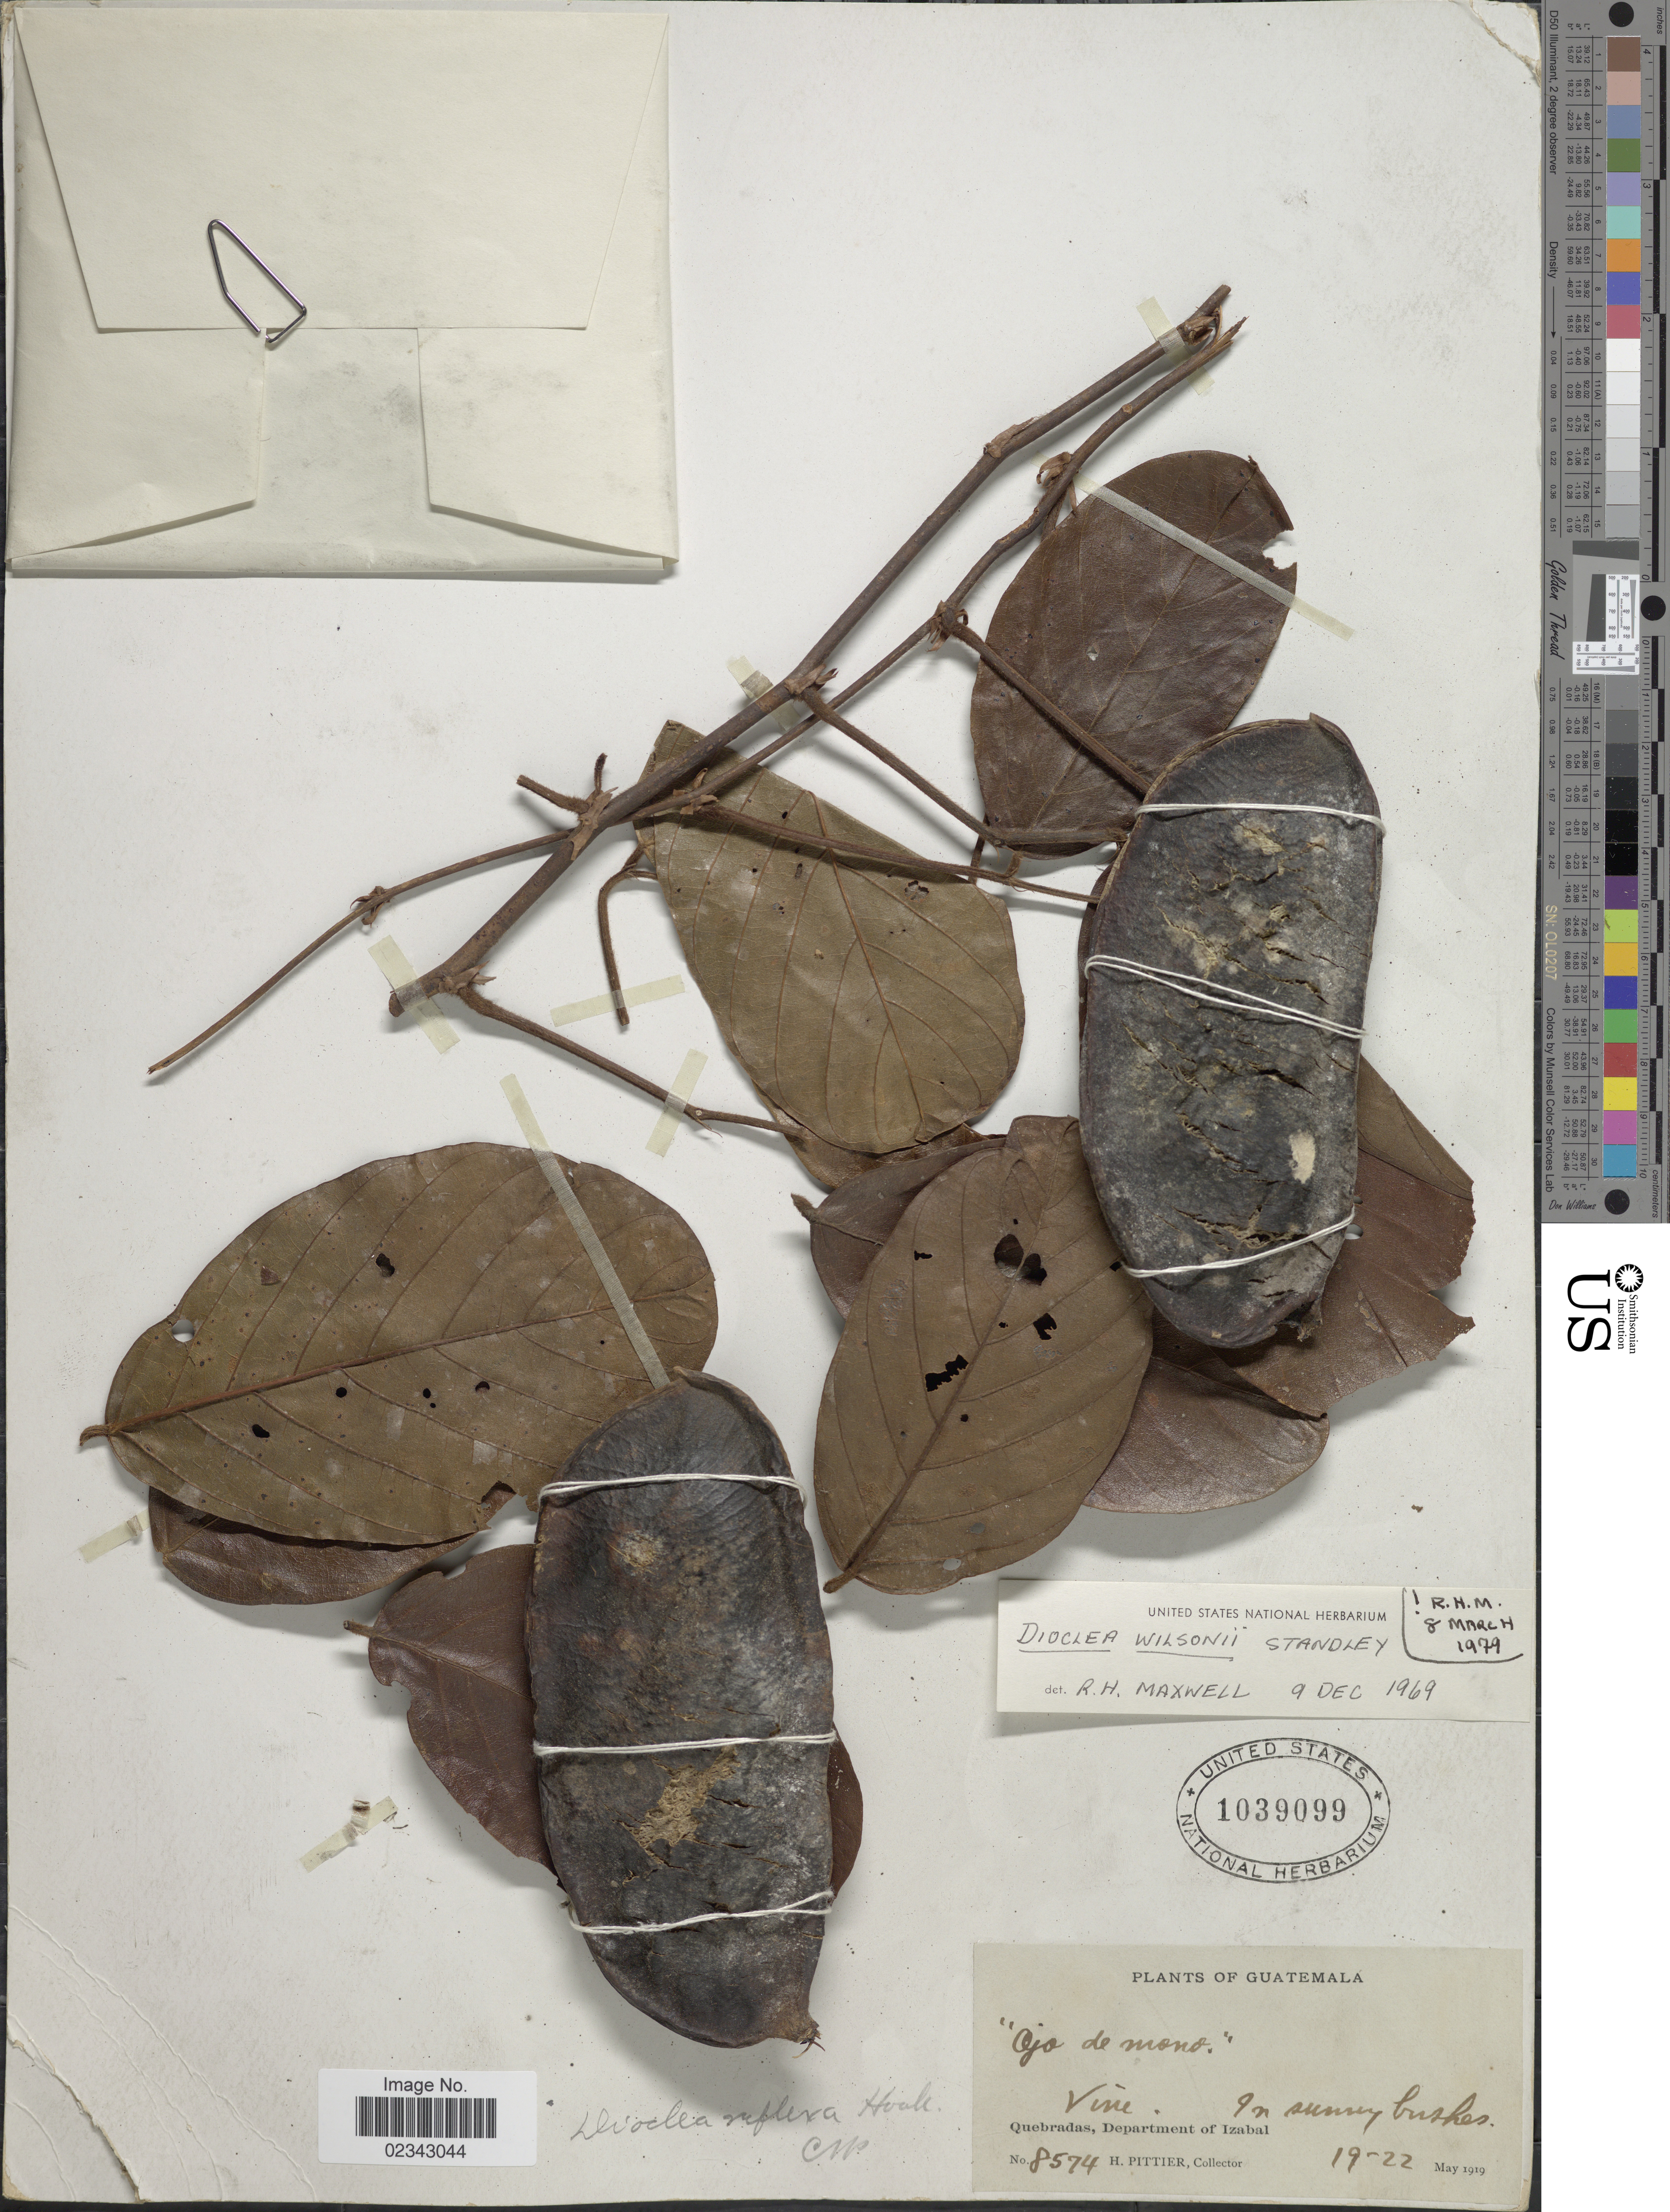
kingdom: Plantae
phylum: Tracheophyta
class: Magnoliopsida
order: Fabales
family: Fabaceae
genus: Macropsychanthus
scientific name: Macropsychanthus wilsonii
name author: (Standl.) L.P. Queiroz & Snak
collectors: P. C. Standley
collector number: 574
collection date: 1919-05-19/1919-05-22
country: Guatemala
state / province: Izabal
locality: Vine, In sunny brushes, Quebradas, Department of Izabal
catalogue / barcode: US 1039099